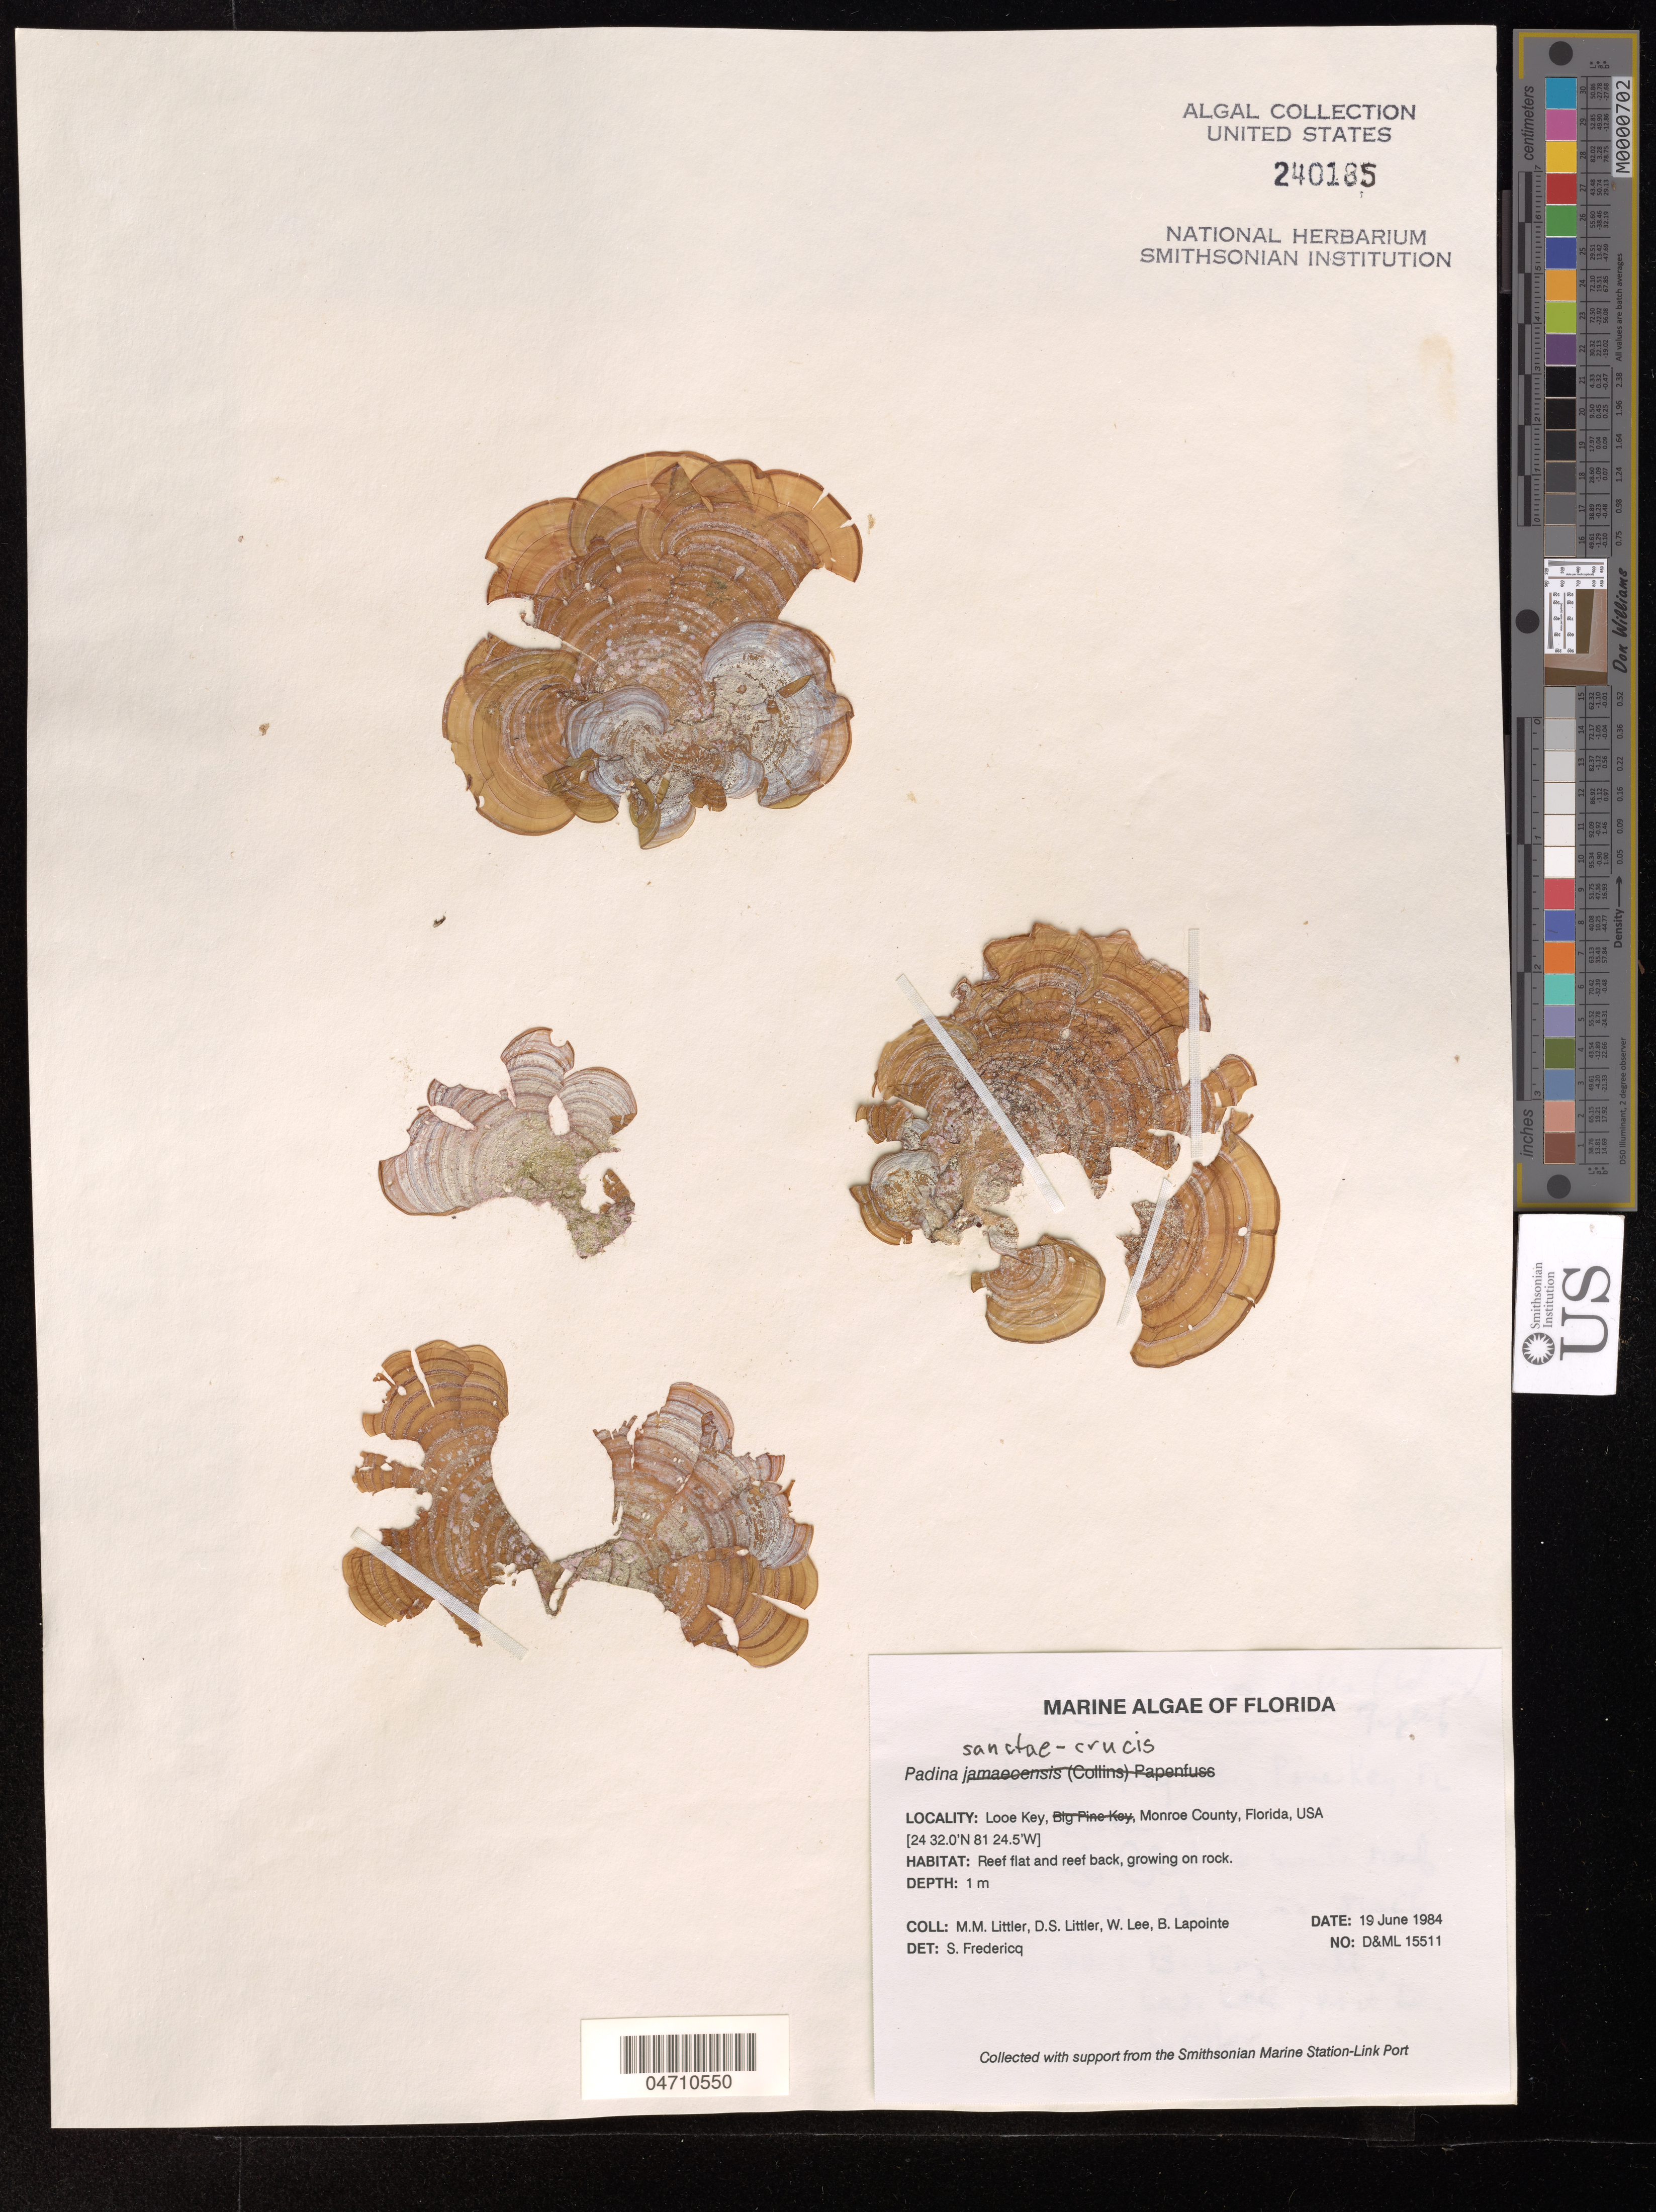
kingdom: Chromista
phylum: Ochrophyta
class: Phaeophyceae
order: Dictyotales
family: Dictyotaceae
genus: Padina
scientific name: Padina sanctae-crucis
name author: Børgesen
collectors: M. M. Littler, D. S. Littler, B. Lapointe & W. Lee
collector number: D&ML 15511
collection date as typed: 19 Jun 1984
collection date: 1984-06-19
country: United States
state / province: Florida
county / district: Monroe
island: Looe Key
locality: Looe Key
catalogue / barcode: US 240185